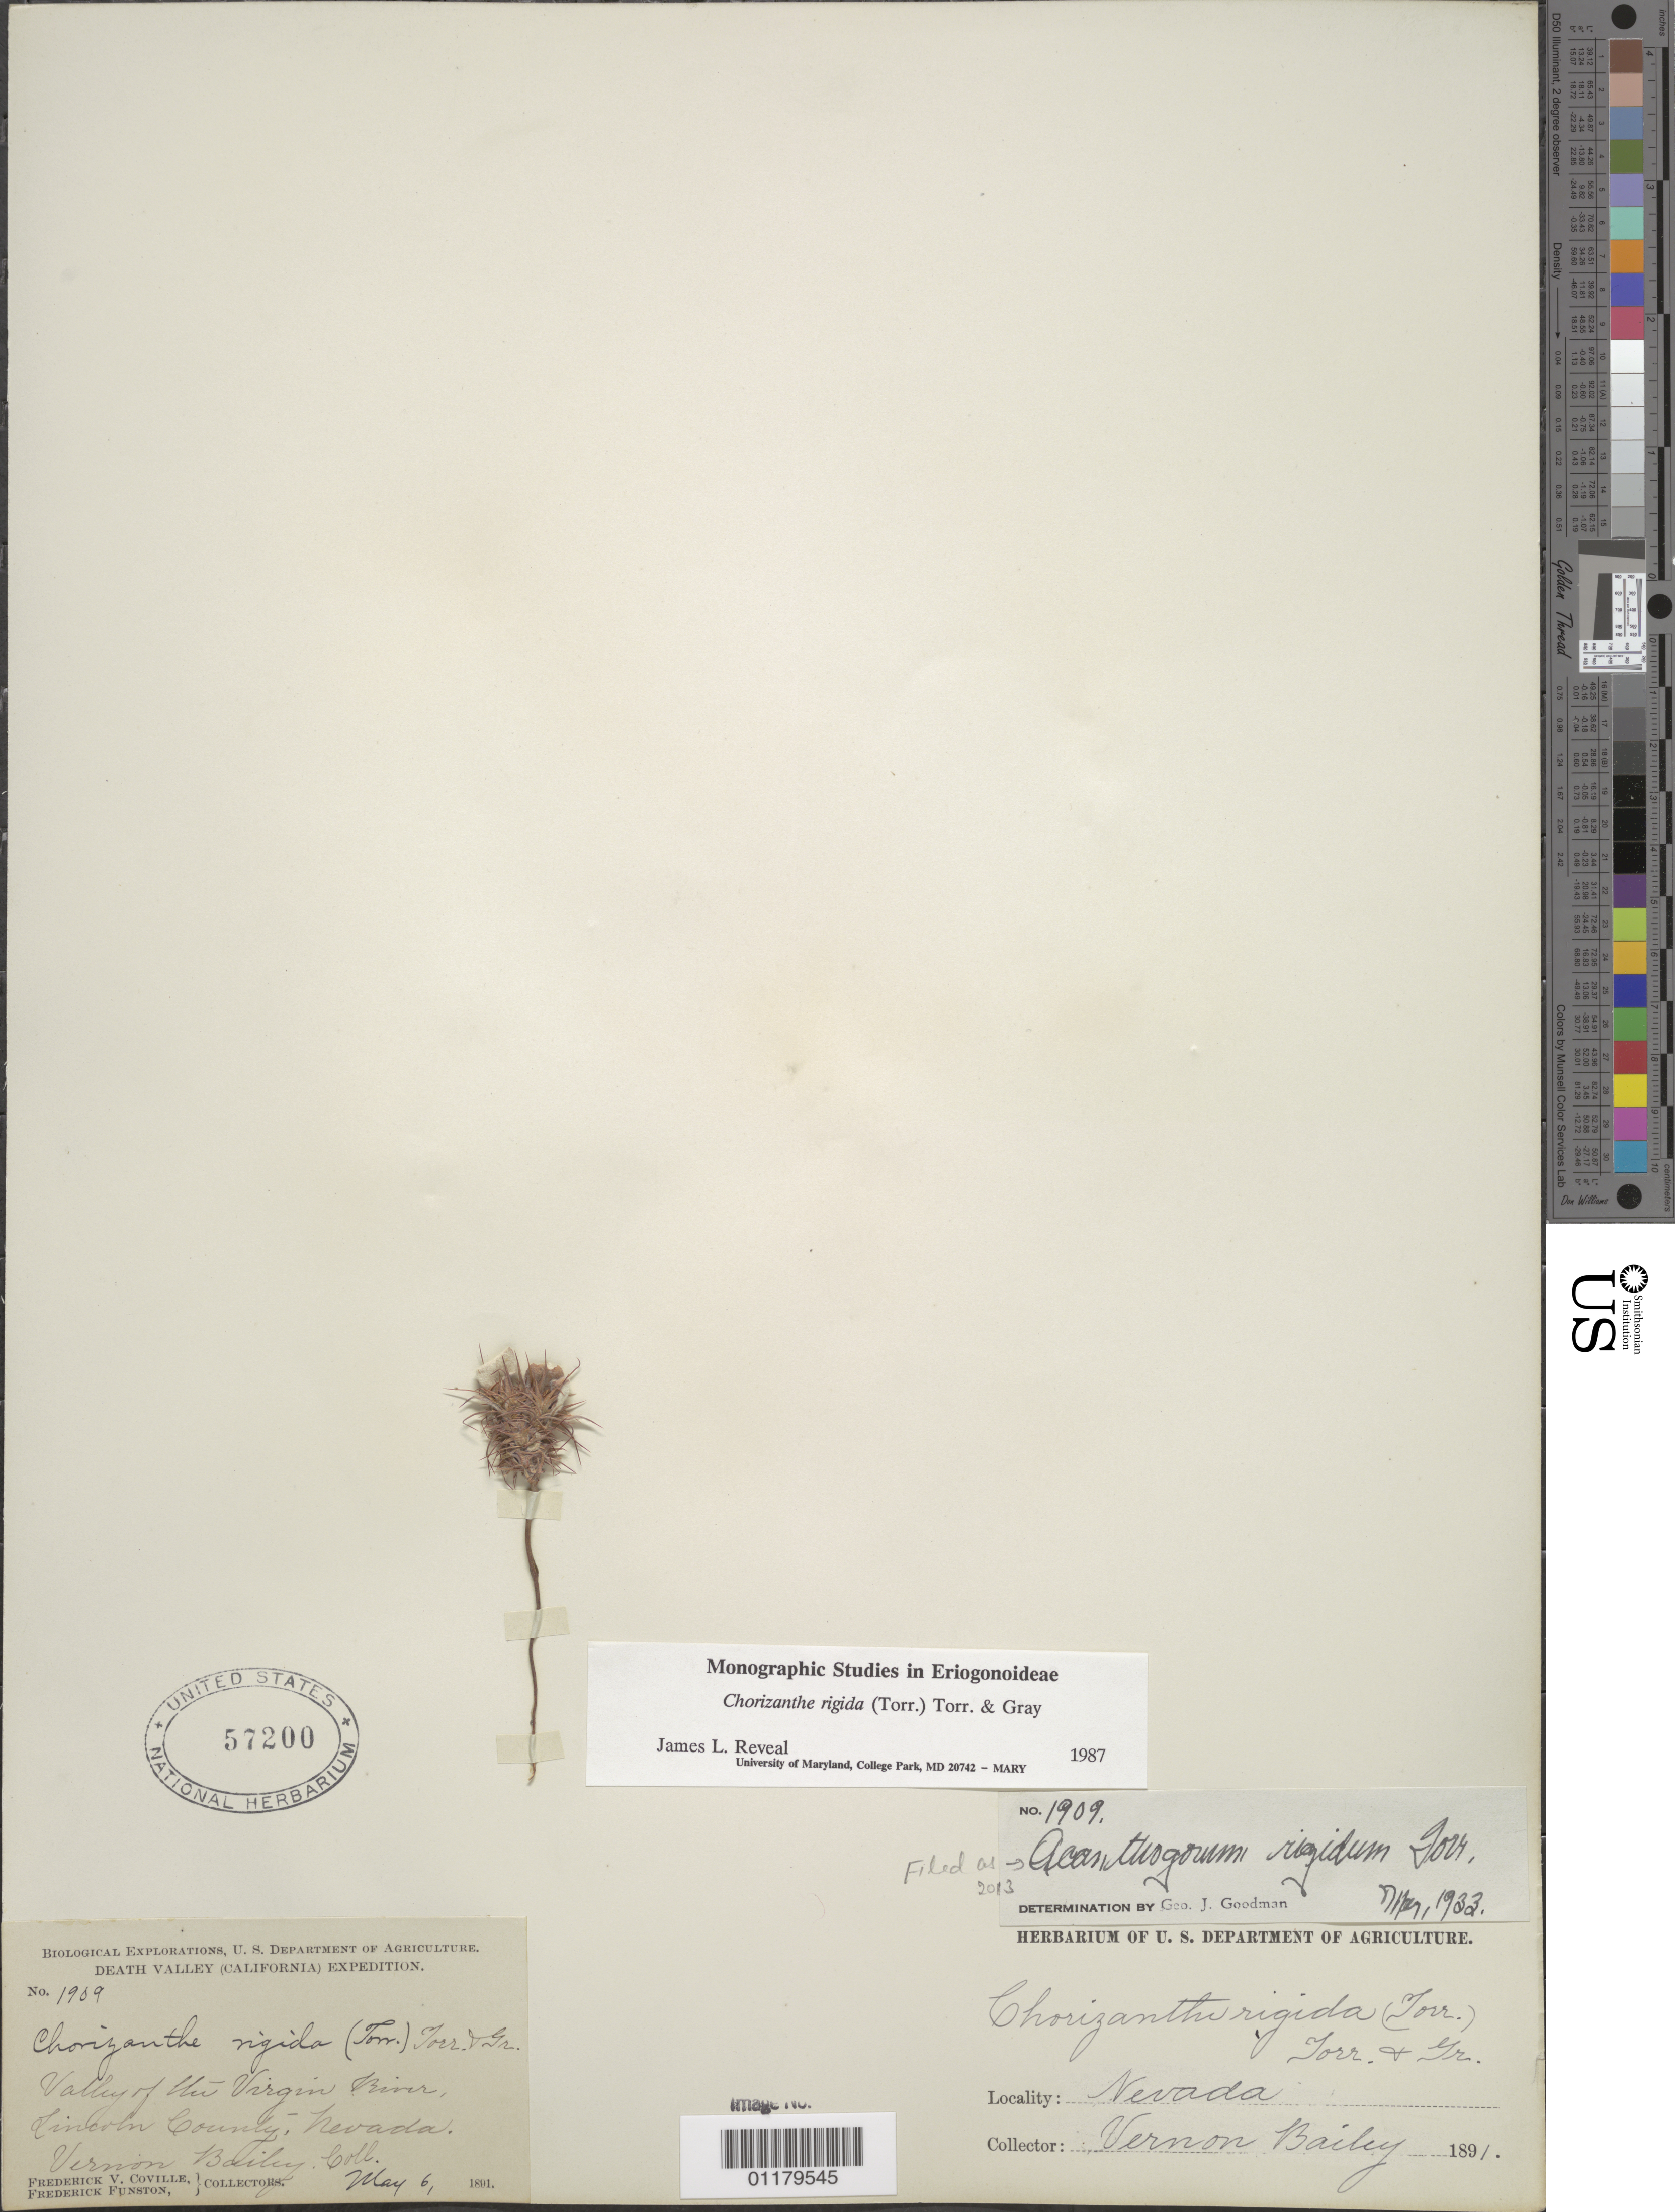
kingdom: Plantae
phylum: Tracheophyta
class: Magnoliopsida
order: Caryophyllales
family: Polygonaceae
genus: Chorizanthe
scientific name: Chorizanthe rigida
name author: (Torr.) Torr. & A. Gray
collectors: V. O. Bailey, F. V. Coville & F. Funston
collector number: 1909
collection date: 1891-05-06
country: United States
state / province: Nevada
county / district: Lincoln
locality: Valley of the Virgin River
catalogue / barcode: US 57200